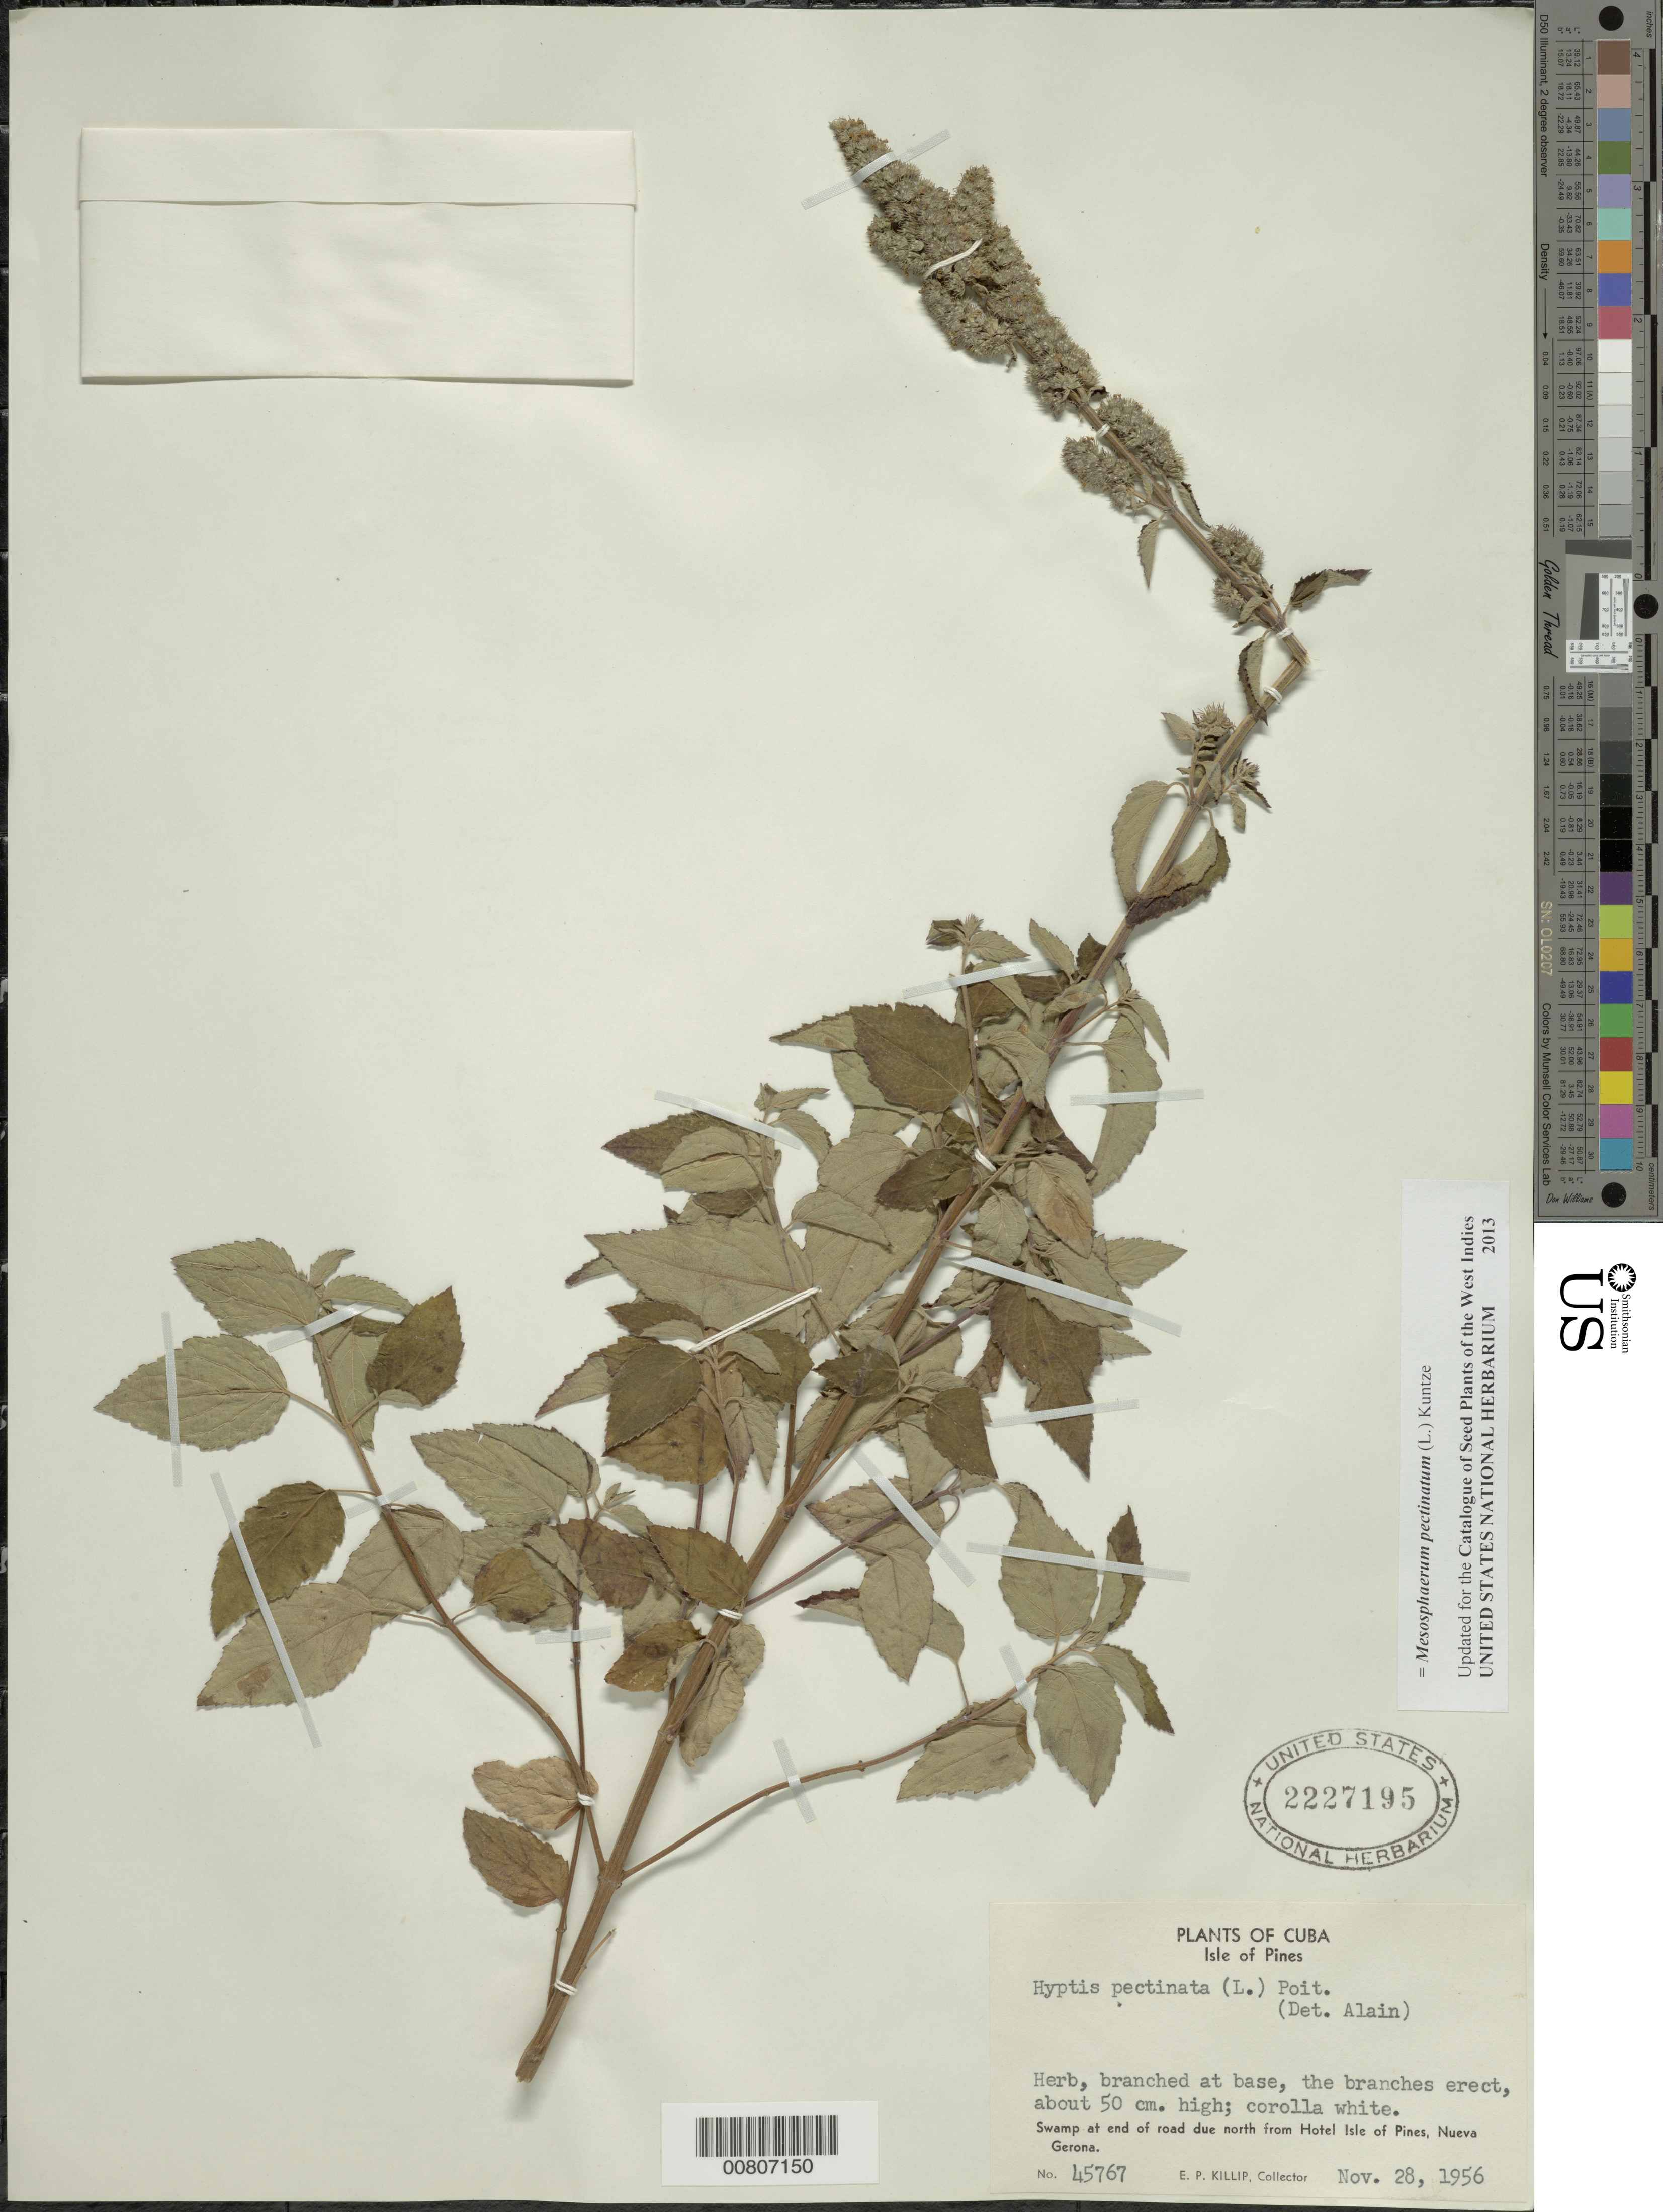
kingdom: Plantae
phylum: Tracheophyta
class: Magnoliopsida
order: Lamiales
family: Lamiaceae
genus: Hyptis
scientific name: Hyptis pectinata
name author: (L.) Poit.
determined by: Liogier, Alain H.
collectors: E. P. Killip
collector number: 45767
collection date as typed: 28 Nov 1956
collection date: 1956-11-28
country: Cuba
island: Isla de la Juventud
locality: Isle of Pines, Nueva Gerona, N from Hotel Isle of Pines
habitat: Swamp at end of road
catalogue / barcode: US 2227195